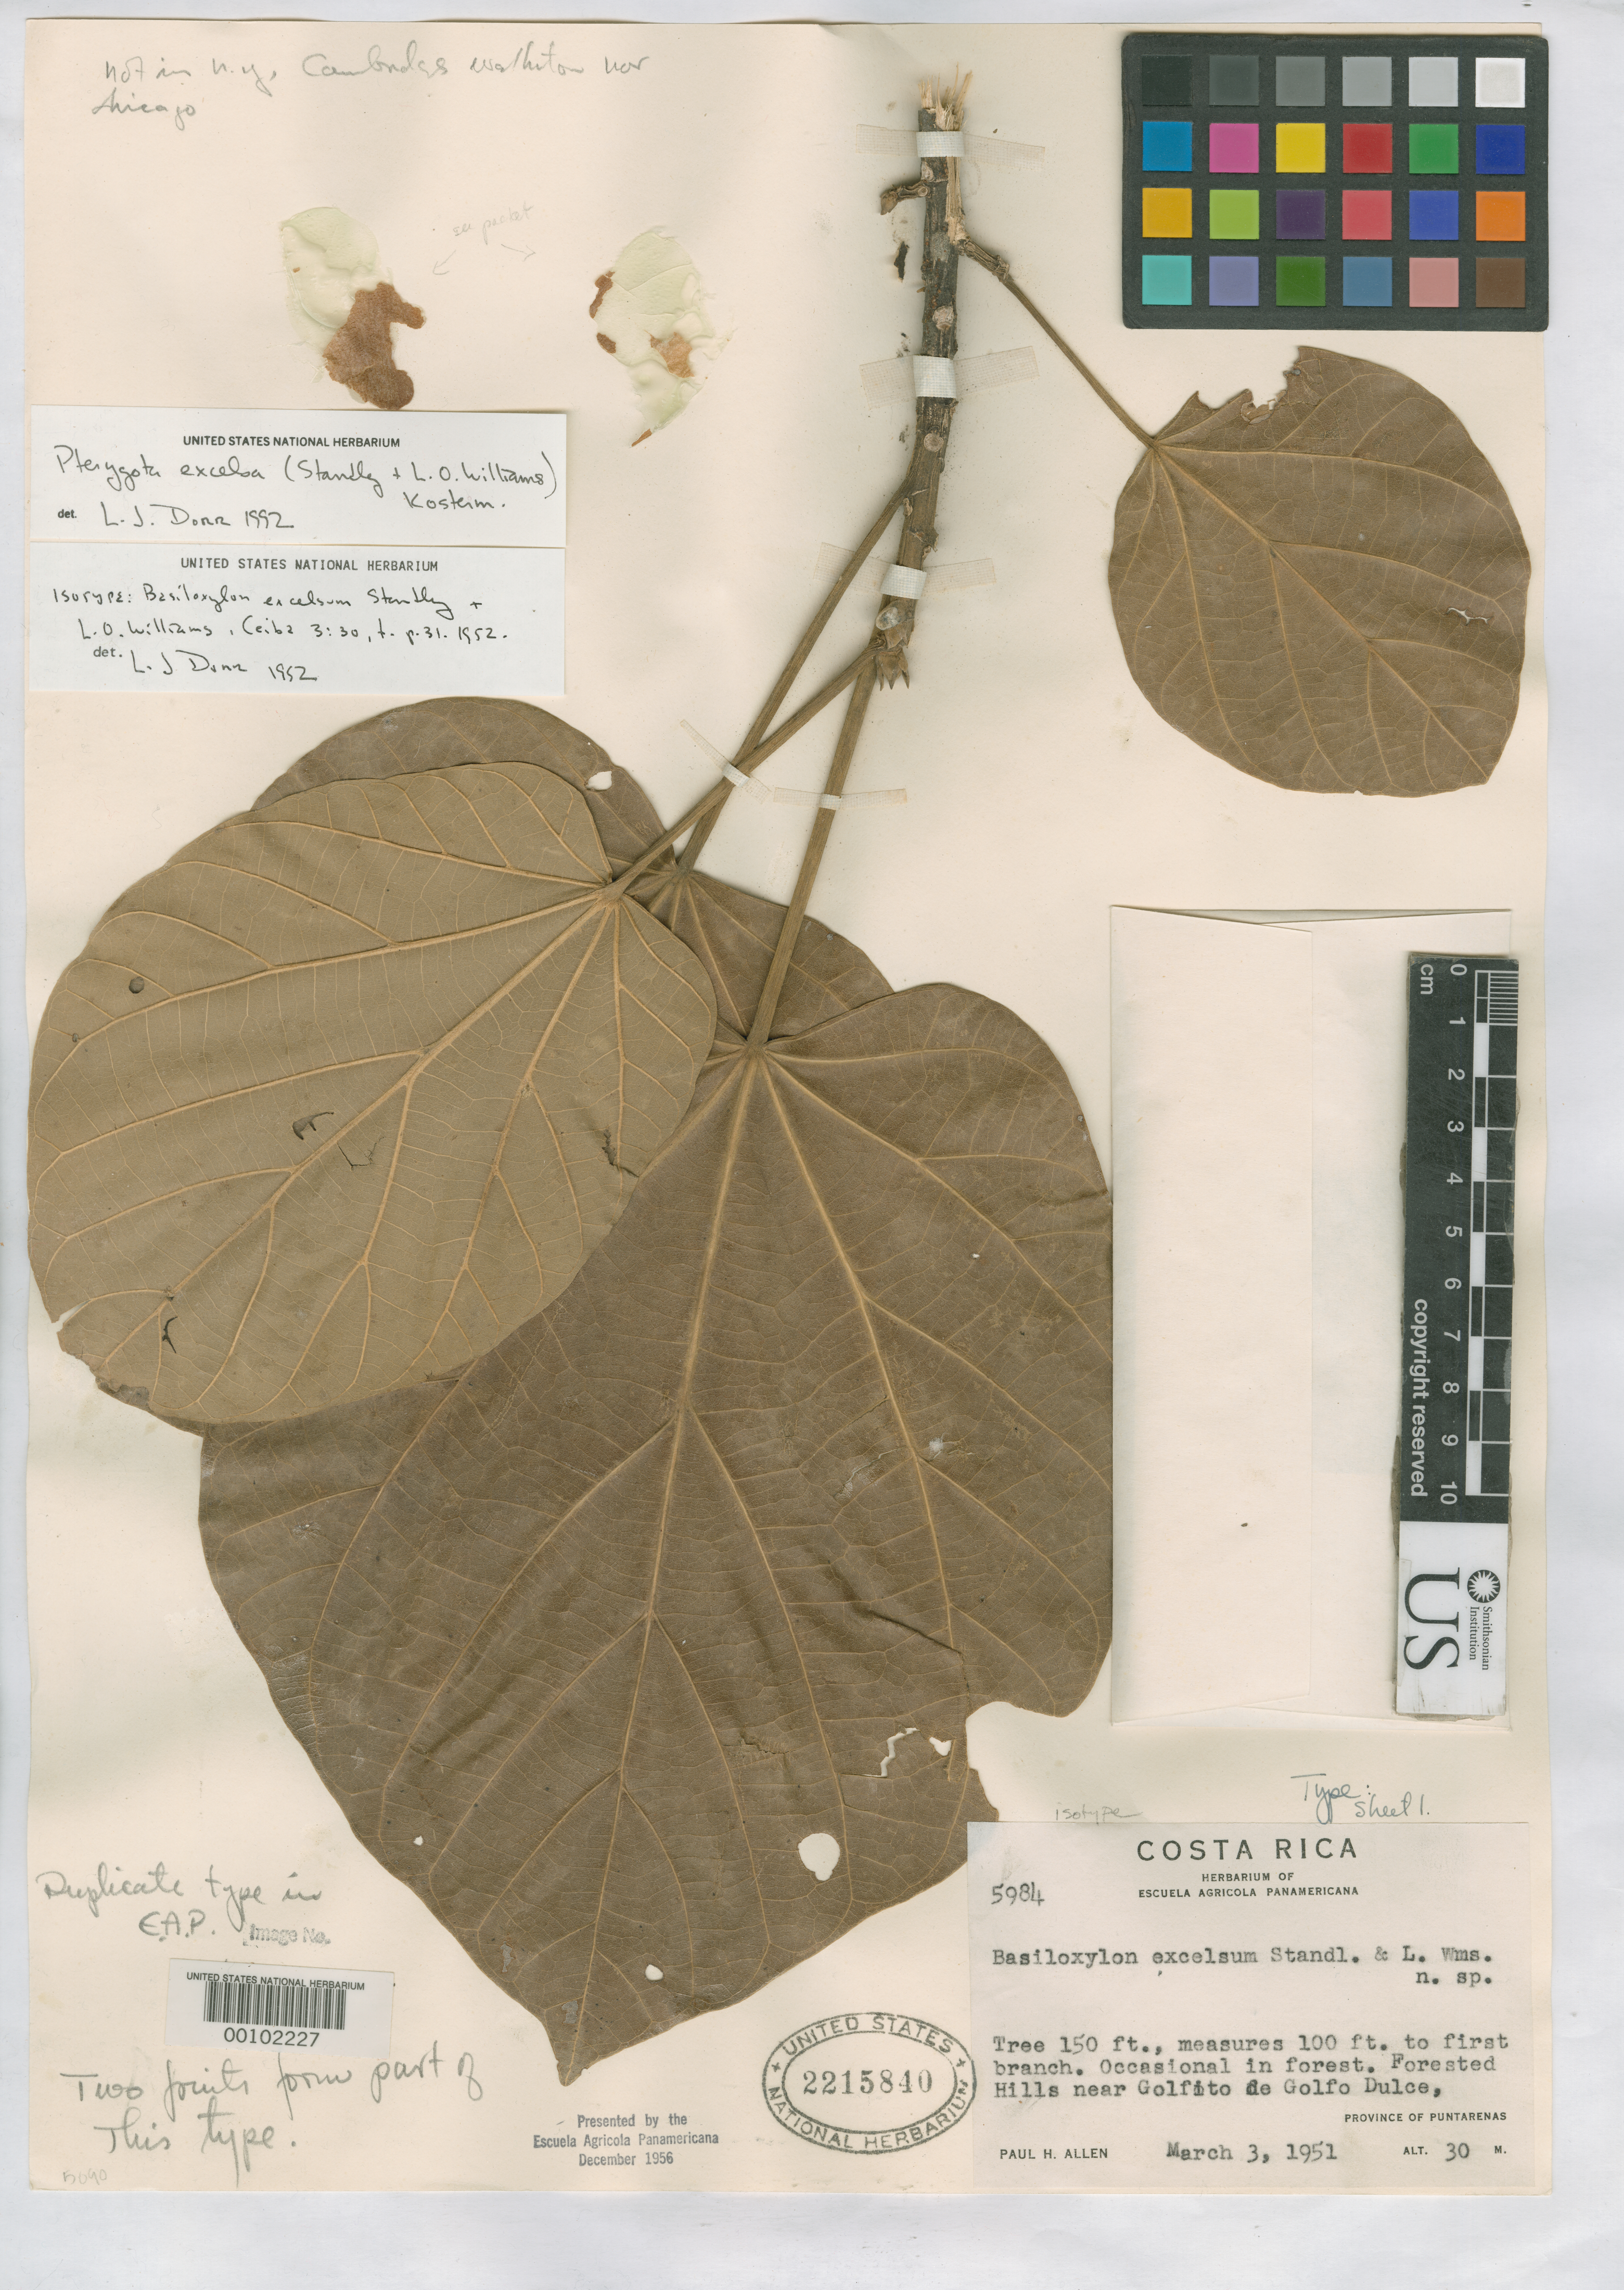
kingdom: Plantae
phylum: Tracheophyta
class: Magnoliopsida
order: Malvales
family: Malvaceae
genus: Basiloxylon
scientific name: Basiloxylon excelsum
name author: Standl. & L.O. Williams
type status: Isotype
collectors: P. H. Allen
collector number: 5984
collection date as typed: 03 Mar 1951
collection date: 1951-03-03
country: Costa Rica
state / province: Puntarenas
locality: Hills near Golfito de Golfo Dulce.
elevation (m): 30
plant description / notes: "Presented by the Escuela Agricola Panamericana December 1956." Although holotypes were transferred from EAP to US and this sheet is annotated "Type: sheet 1"; sheet 2 was apparently retained at EAP and this US duplicate is now interpreted as isotype (see Dorr et al. 2009, Taxon 58: 993-1001).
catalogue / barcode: US 2215840